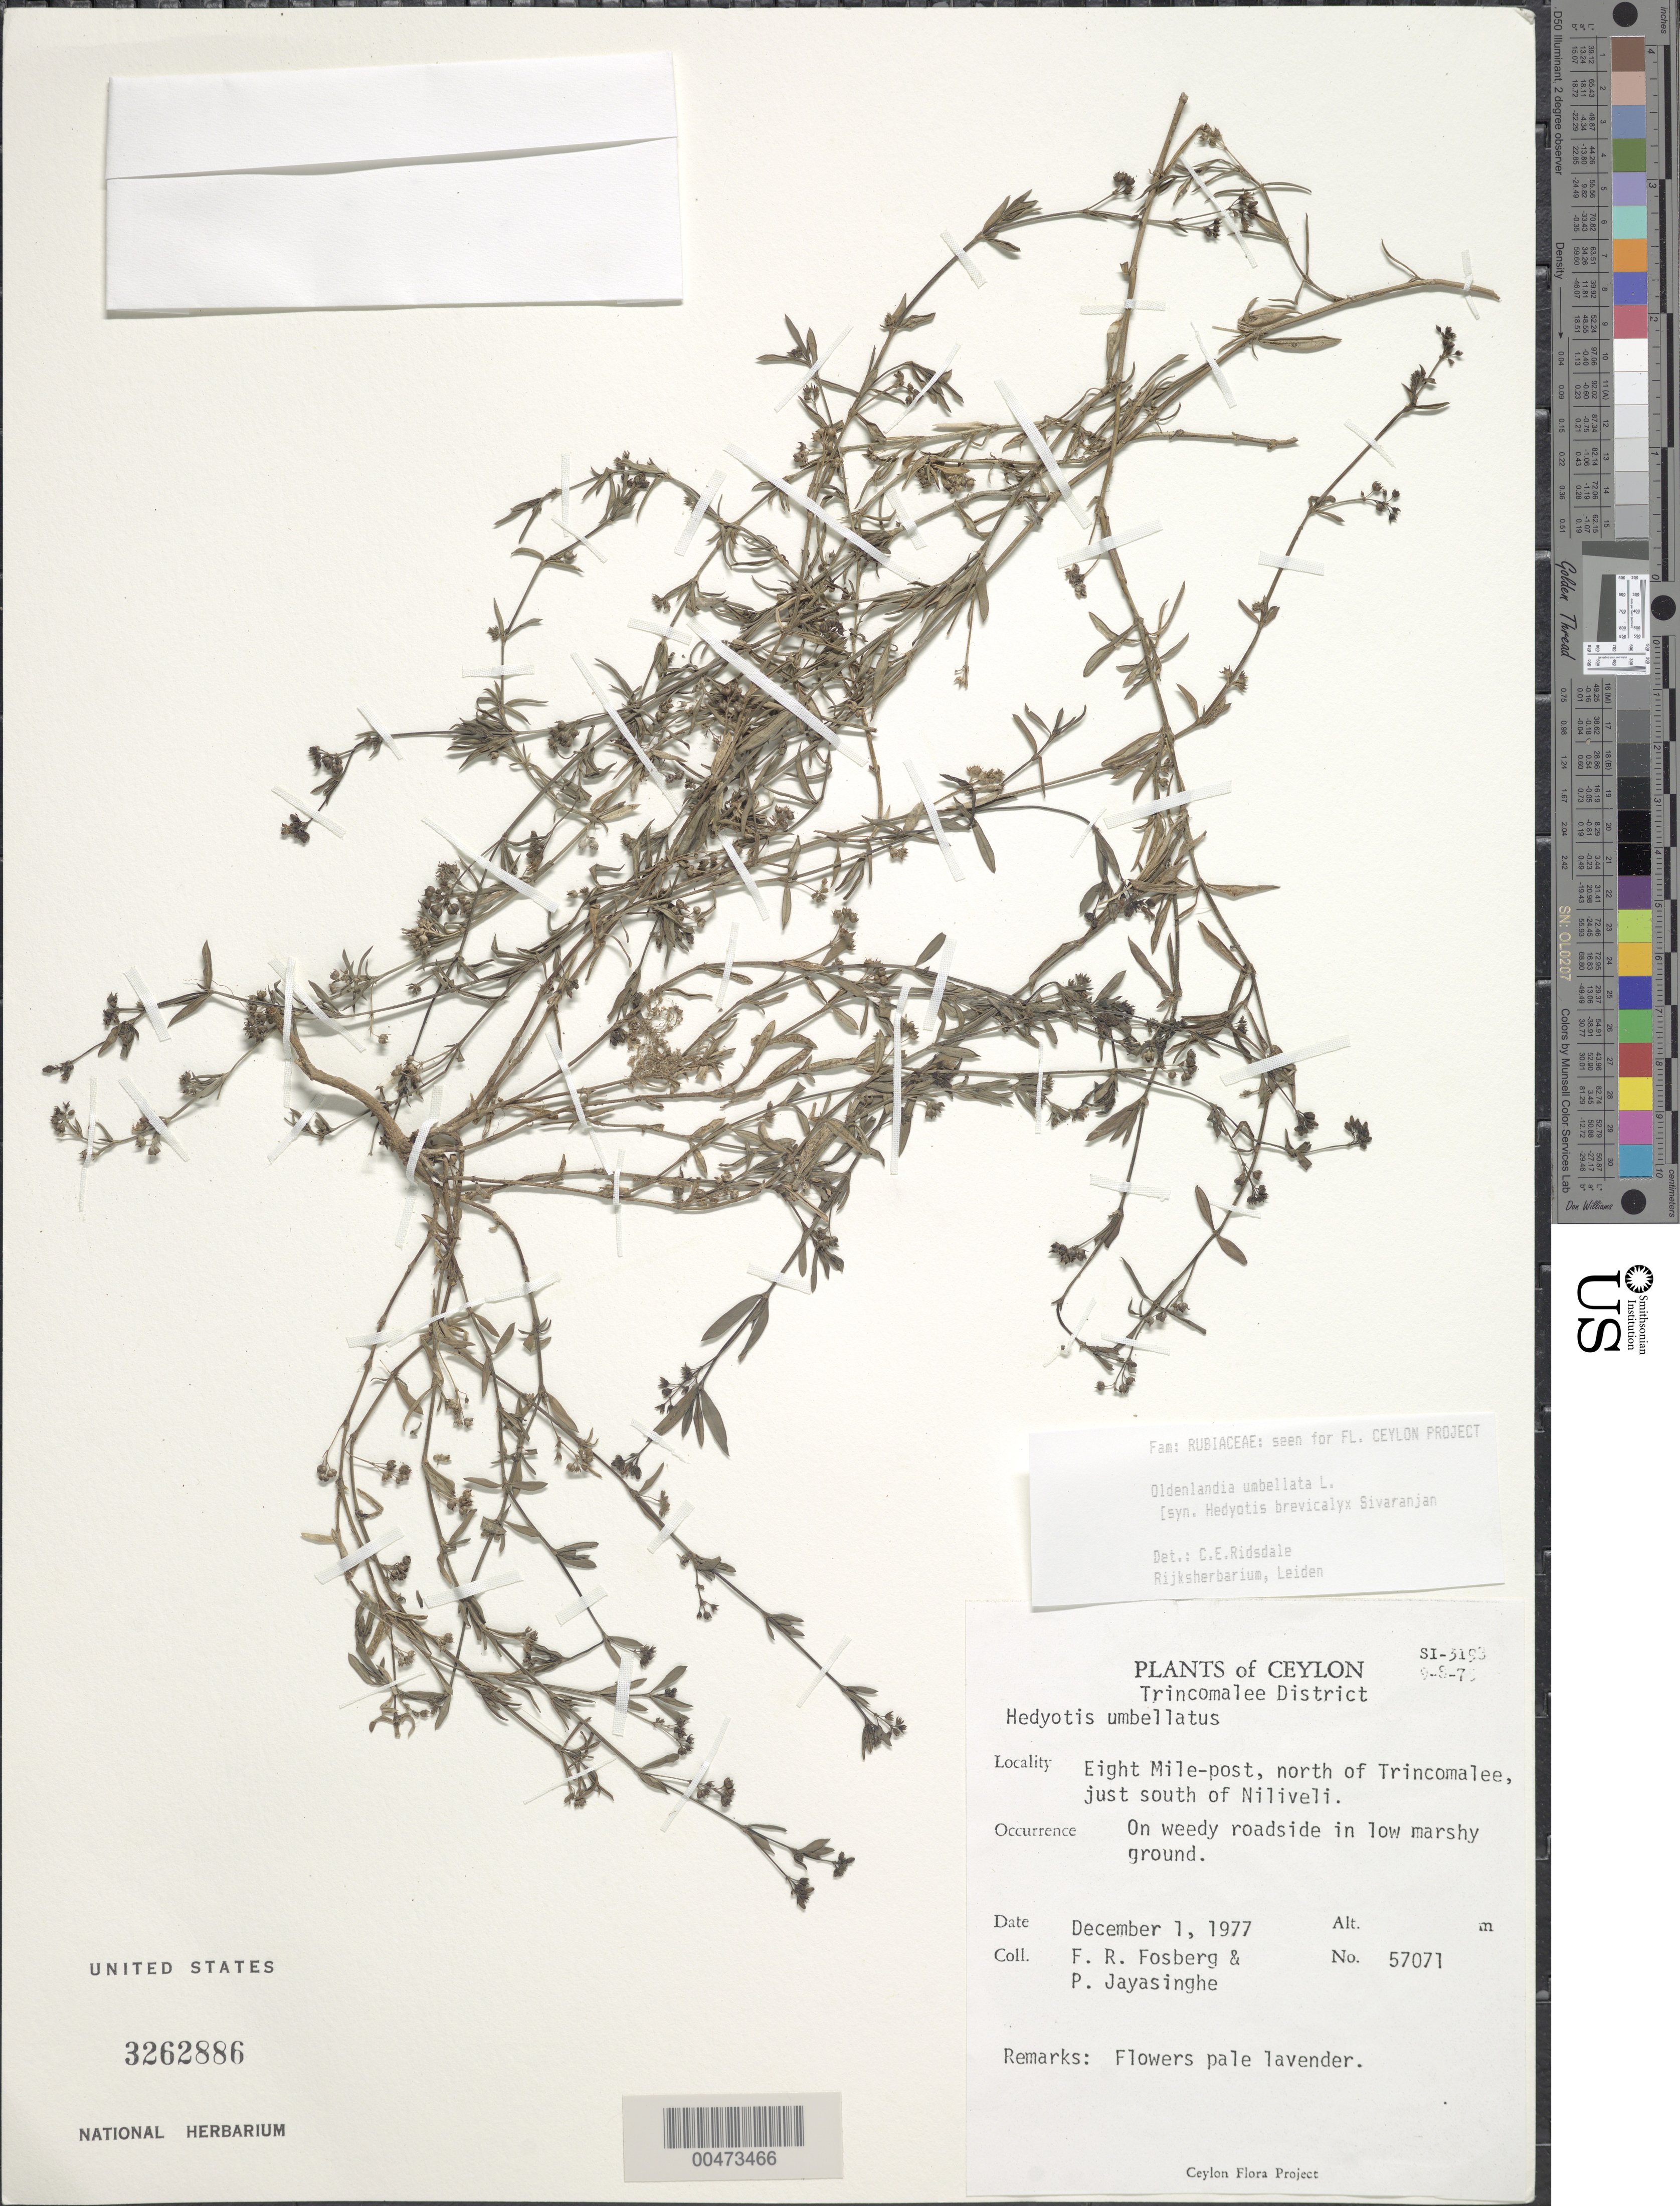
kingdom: Plantae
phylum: Tracheophyta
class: Magnoliopsida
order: Gentianales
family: Rubiaceae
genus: Oldenlandia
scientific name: Oldenlandia umbellata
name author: L.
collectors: F. R. Fosberg & P. Jayasinghe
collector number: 57071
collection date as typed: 01 Dec 1977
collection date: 1977-12-01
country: Sri Lanka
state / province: Eastern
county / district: Trincomalee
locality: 8 mi. post, N of Trincomalee, just S of Niliveli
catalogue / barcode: US 3262886